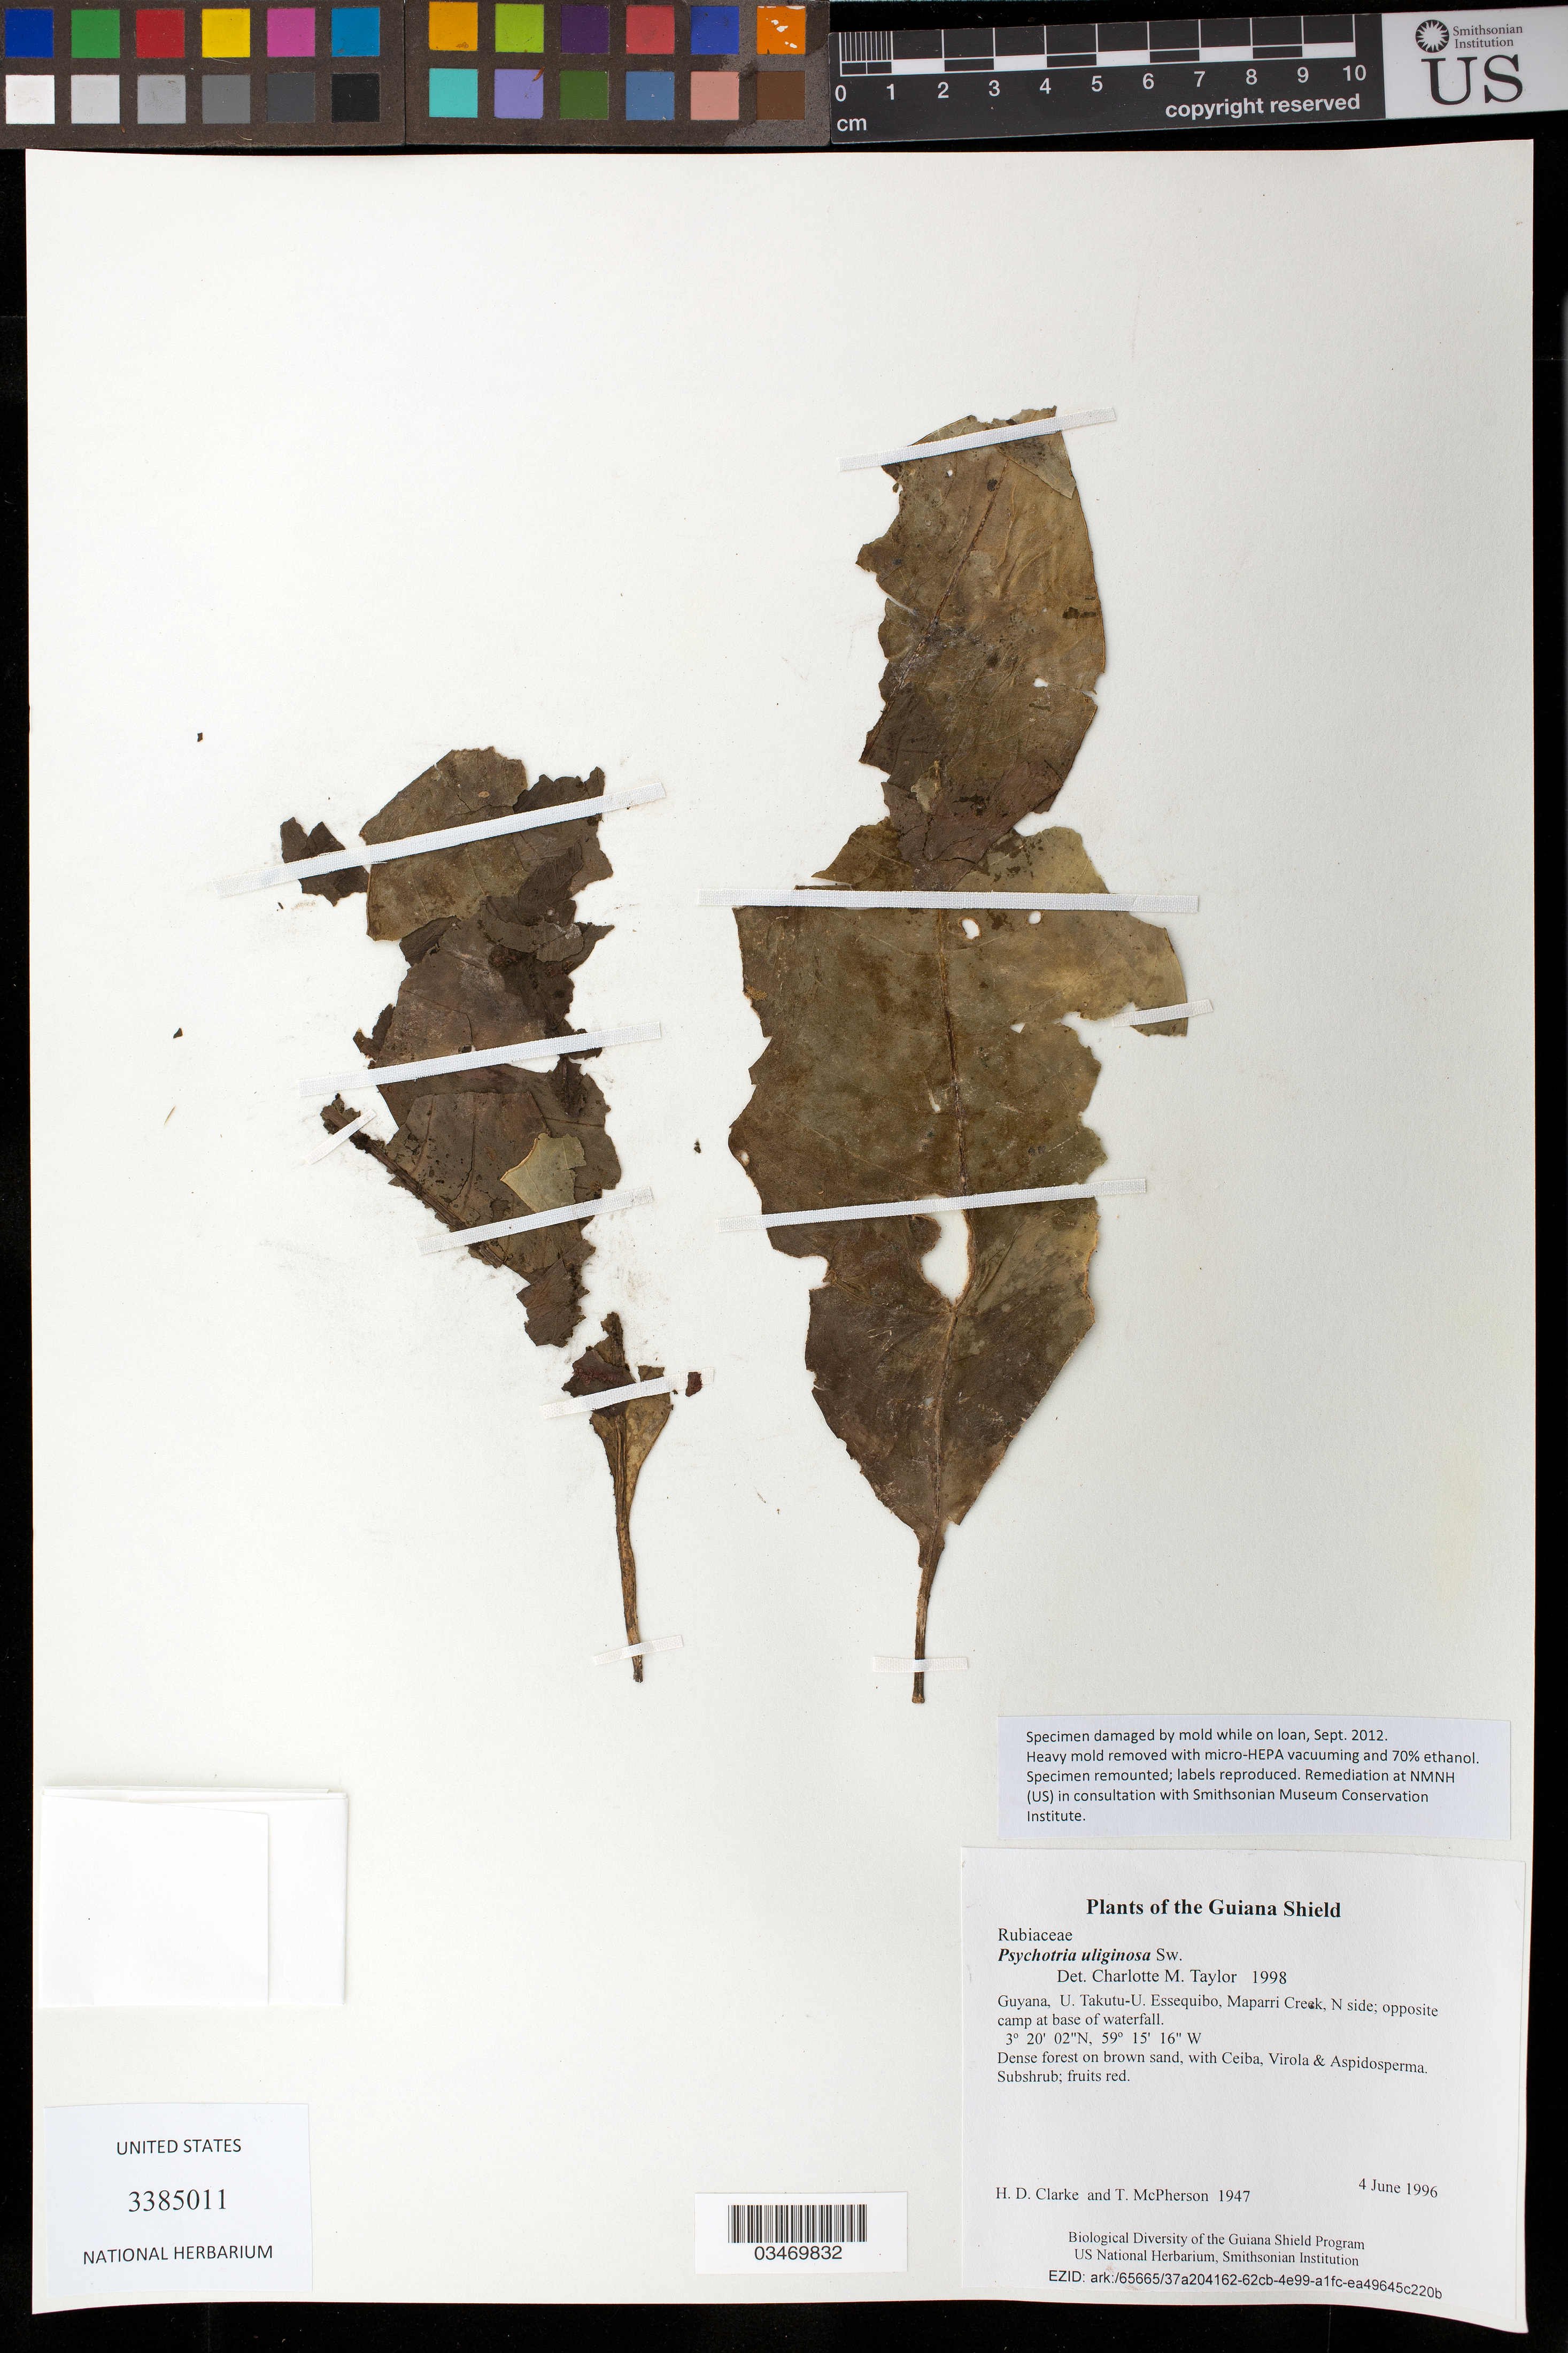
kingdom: Plantae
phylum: Tracheophyta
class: Magnoliopsida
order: Gentianales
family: Rubiaceae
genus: Psychotria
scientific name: Psychotria uliginosa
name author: Sw.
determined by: Taylor, Charlotte M.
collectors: H. D. Clarke & T. McPherson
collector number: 1947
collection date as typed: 4 June 1996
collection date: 1996-06-04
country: Guyana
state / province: U. Takutu-U. Essequibo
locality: Maparri Creek, N side; opposite camp at base of waterfall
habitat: Dense forest on brown sand, with Ceiba, Virola & Aspidosperma. Growing in creekbed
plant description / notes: Distribution: Specimen damaged by mold while on loan, Sept. 2012. Heavy mold removed with micro-HEPA vacuuming and 70% ethanol. Specimen remounted; labels reproduced. Remediation at NMNH (US) in consultation with Smithsonian Museum Conservation Institute.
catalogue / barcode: US 3385011